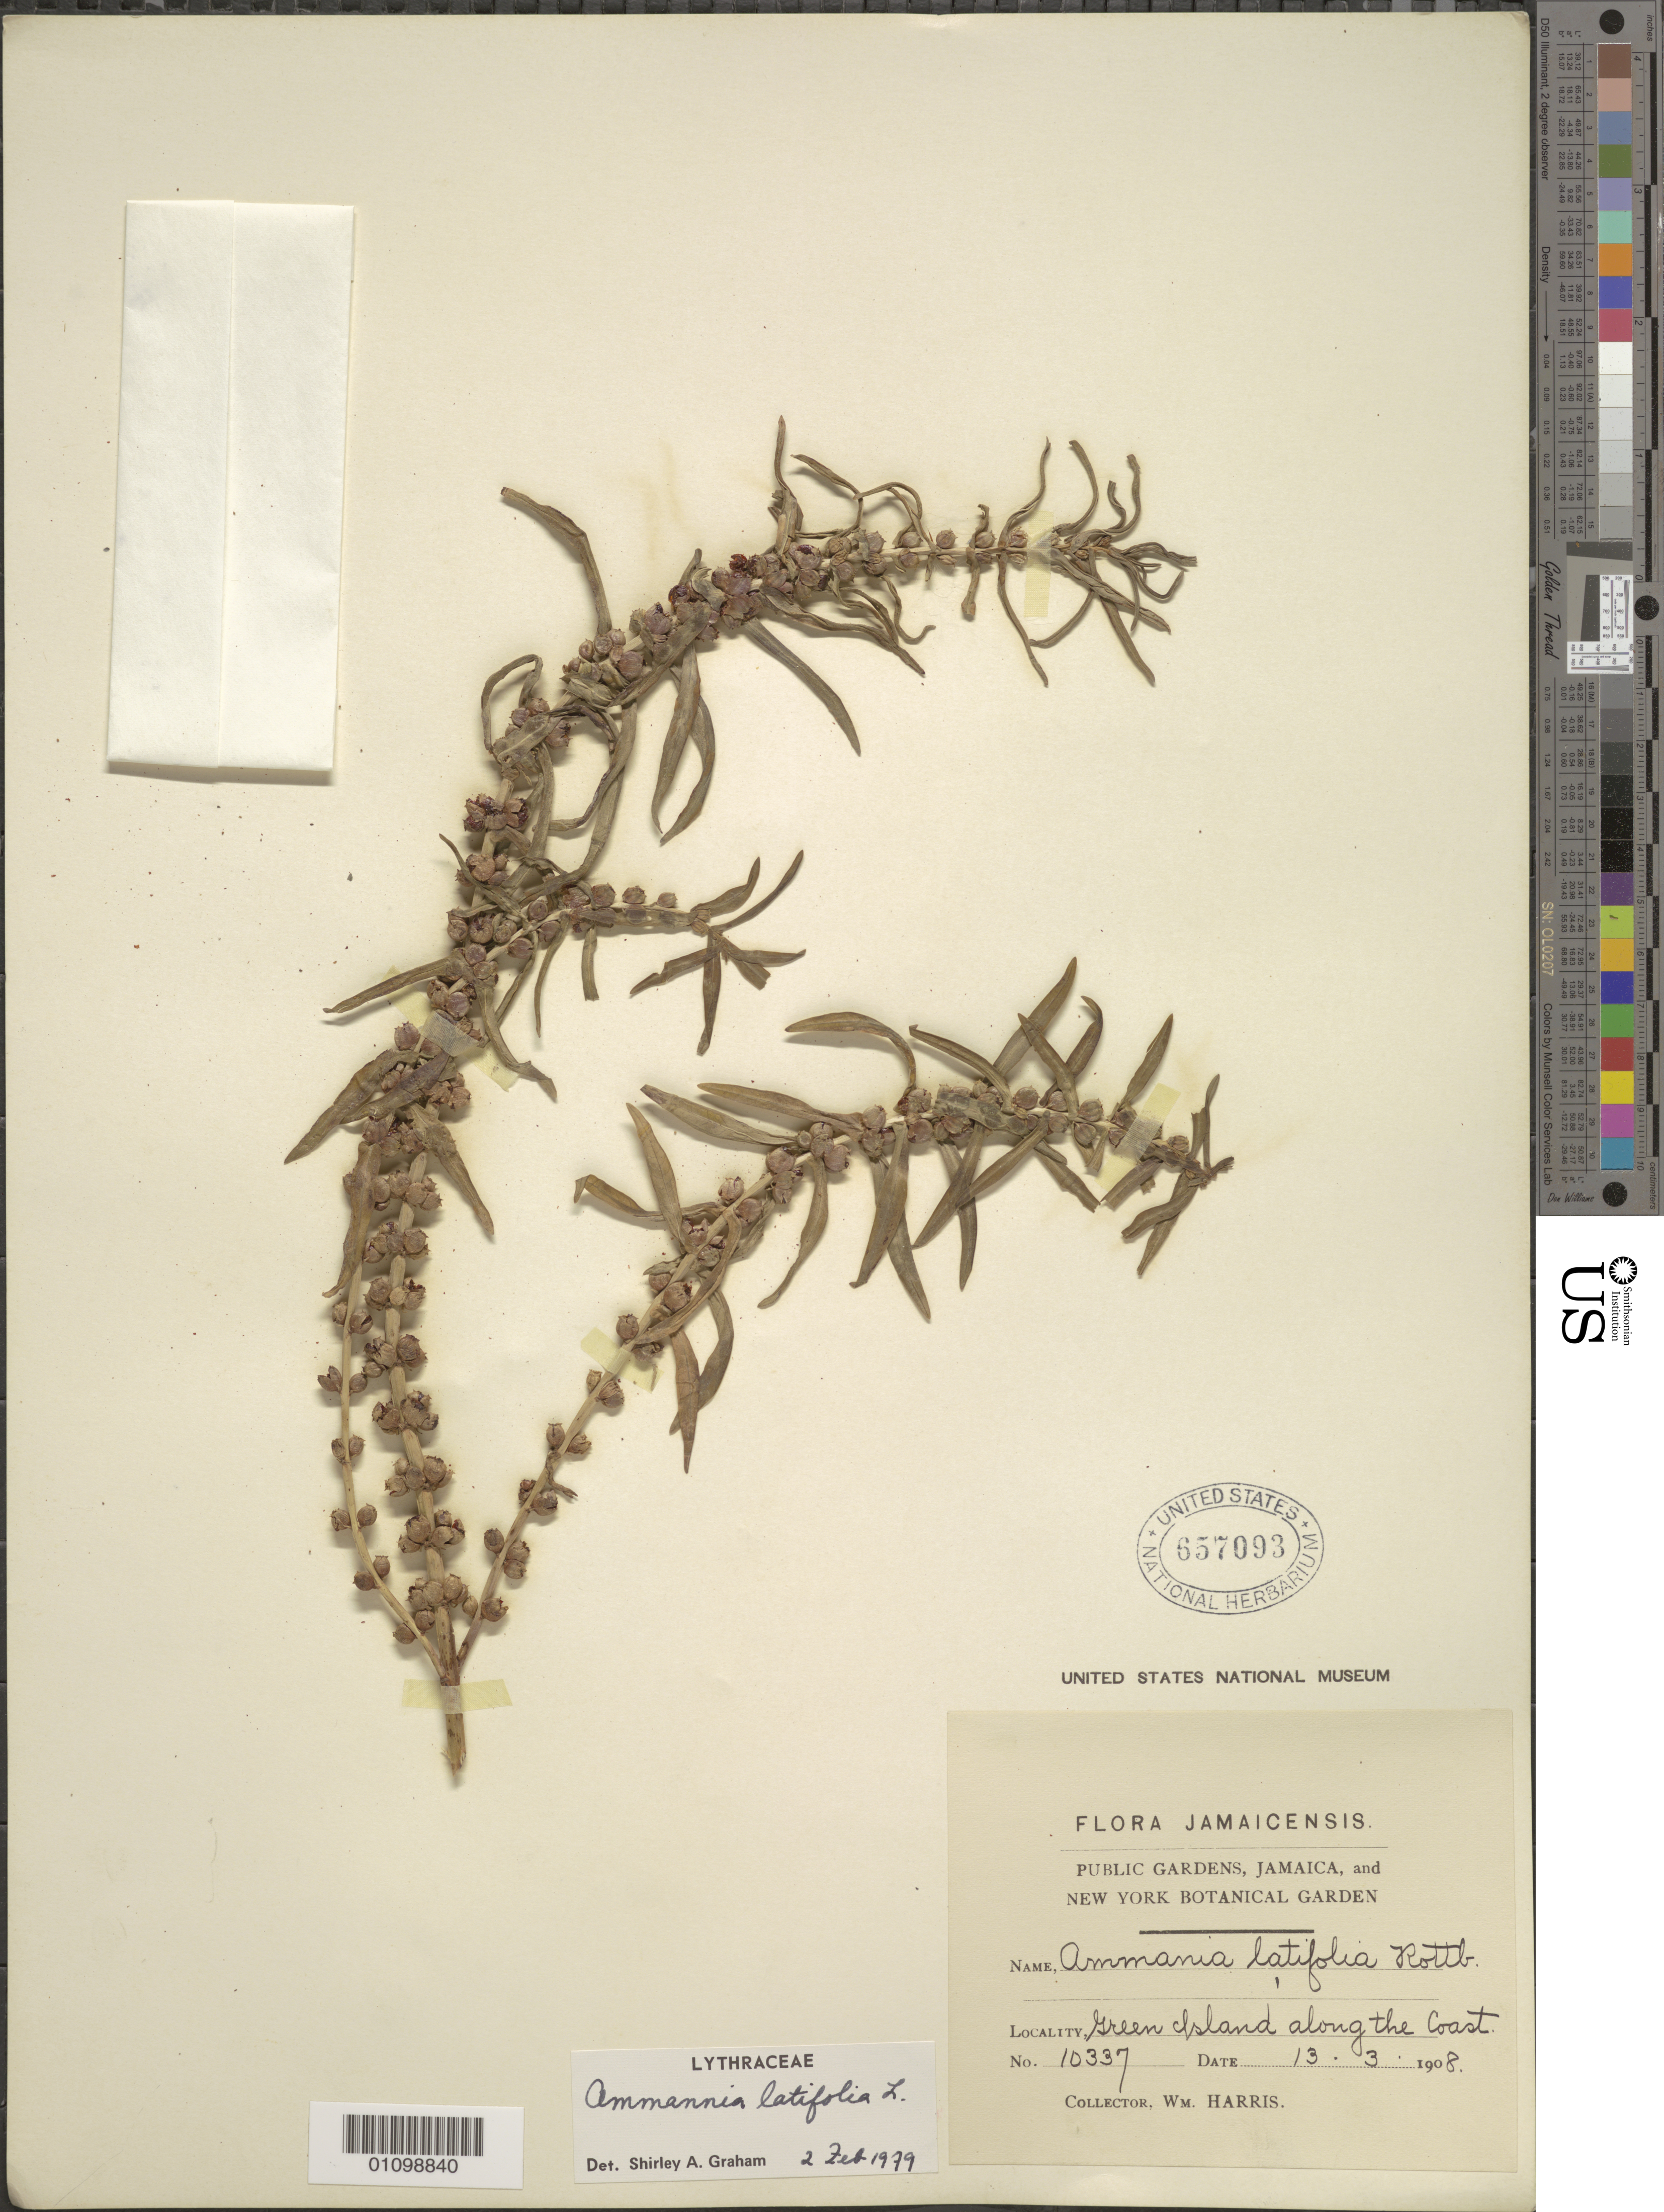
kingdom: Plantae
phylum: Tracheophyta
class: Magnoliopsida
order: Myrtales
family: Lythraceae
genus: Ammannia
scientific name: Ammannia latifolia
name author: L.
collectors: W. Harris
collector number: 10337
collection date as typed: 13 Mar 1908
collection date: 1908-03-13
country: Jamaica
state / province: Hanover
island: Jamaica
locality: Green Island along the coast.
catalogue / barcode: US 657093